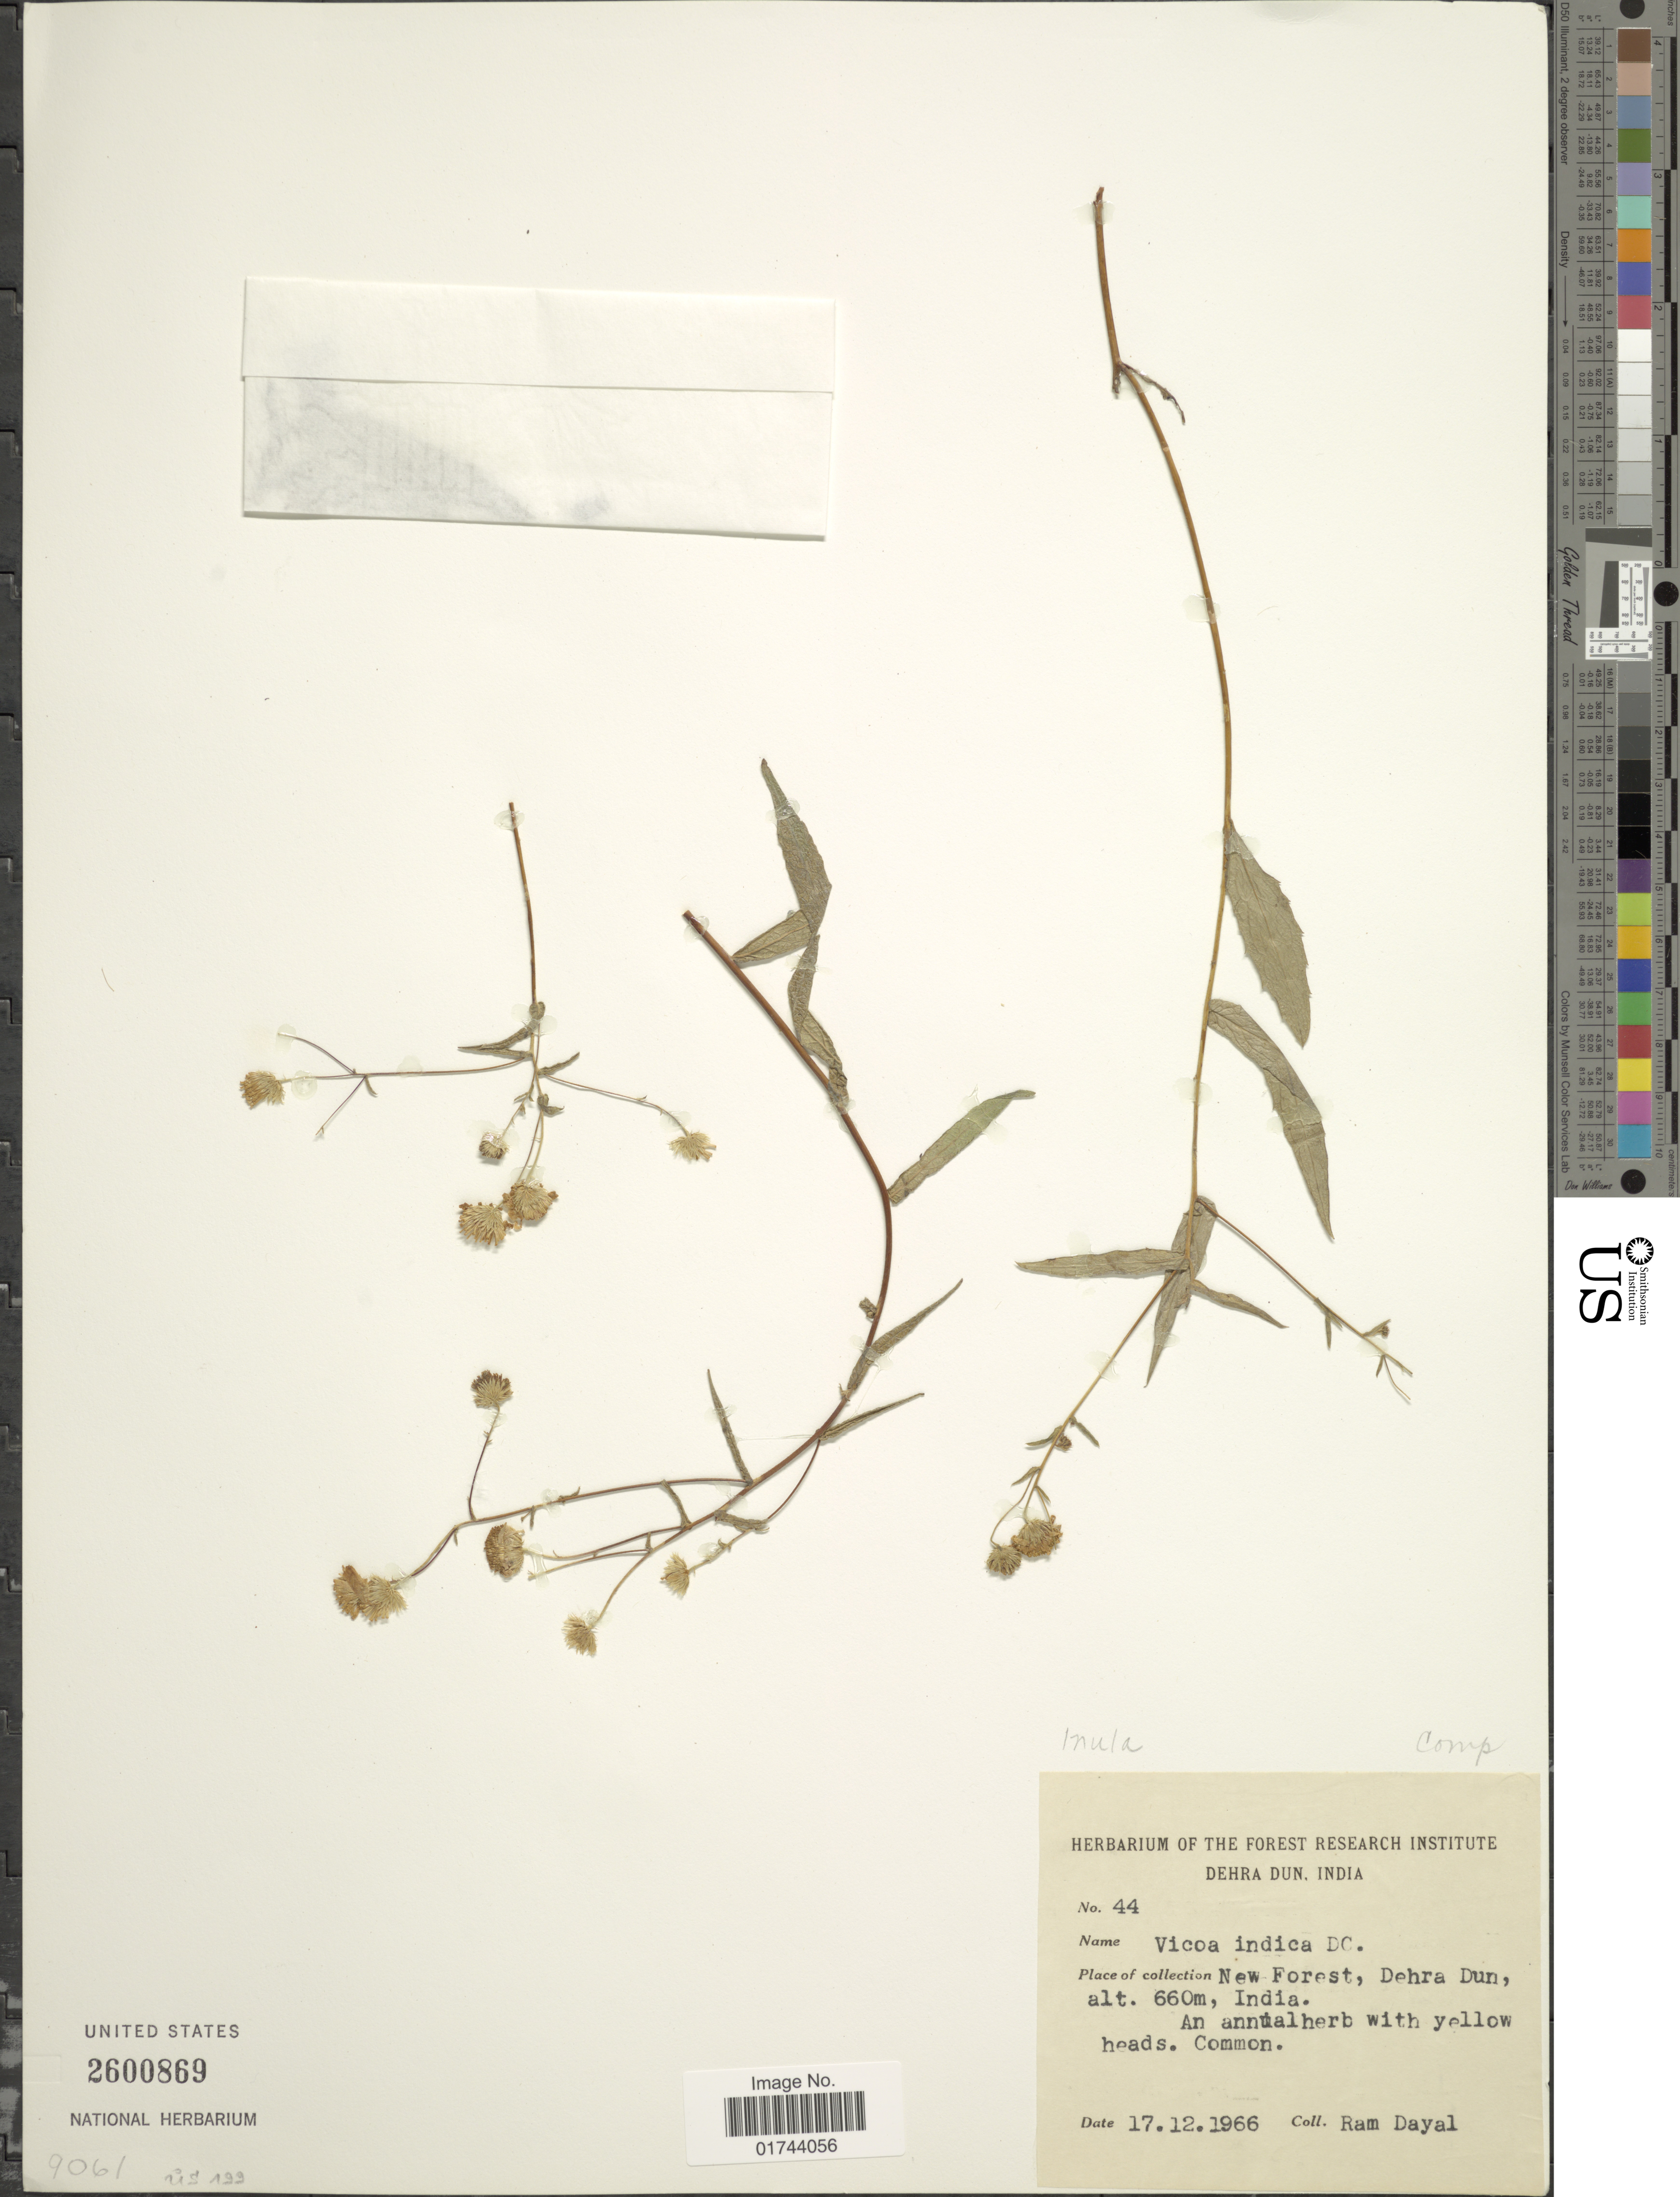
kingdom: Plantae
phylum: Tracheophyta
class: Magnoliopsida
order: Asterales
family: Asteraceae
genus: Inula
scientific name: Inula indica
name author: L.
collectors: R. Dayal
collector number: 44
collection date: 1966-12-17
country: India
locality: New Forest, Dehra Dun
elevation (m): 660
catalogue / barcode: US 2600869